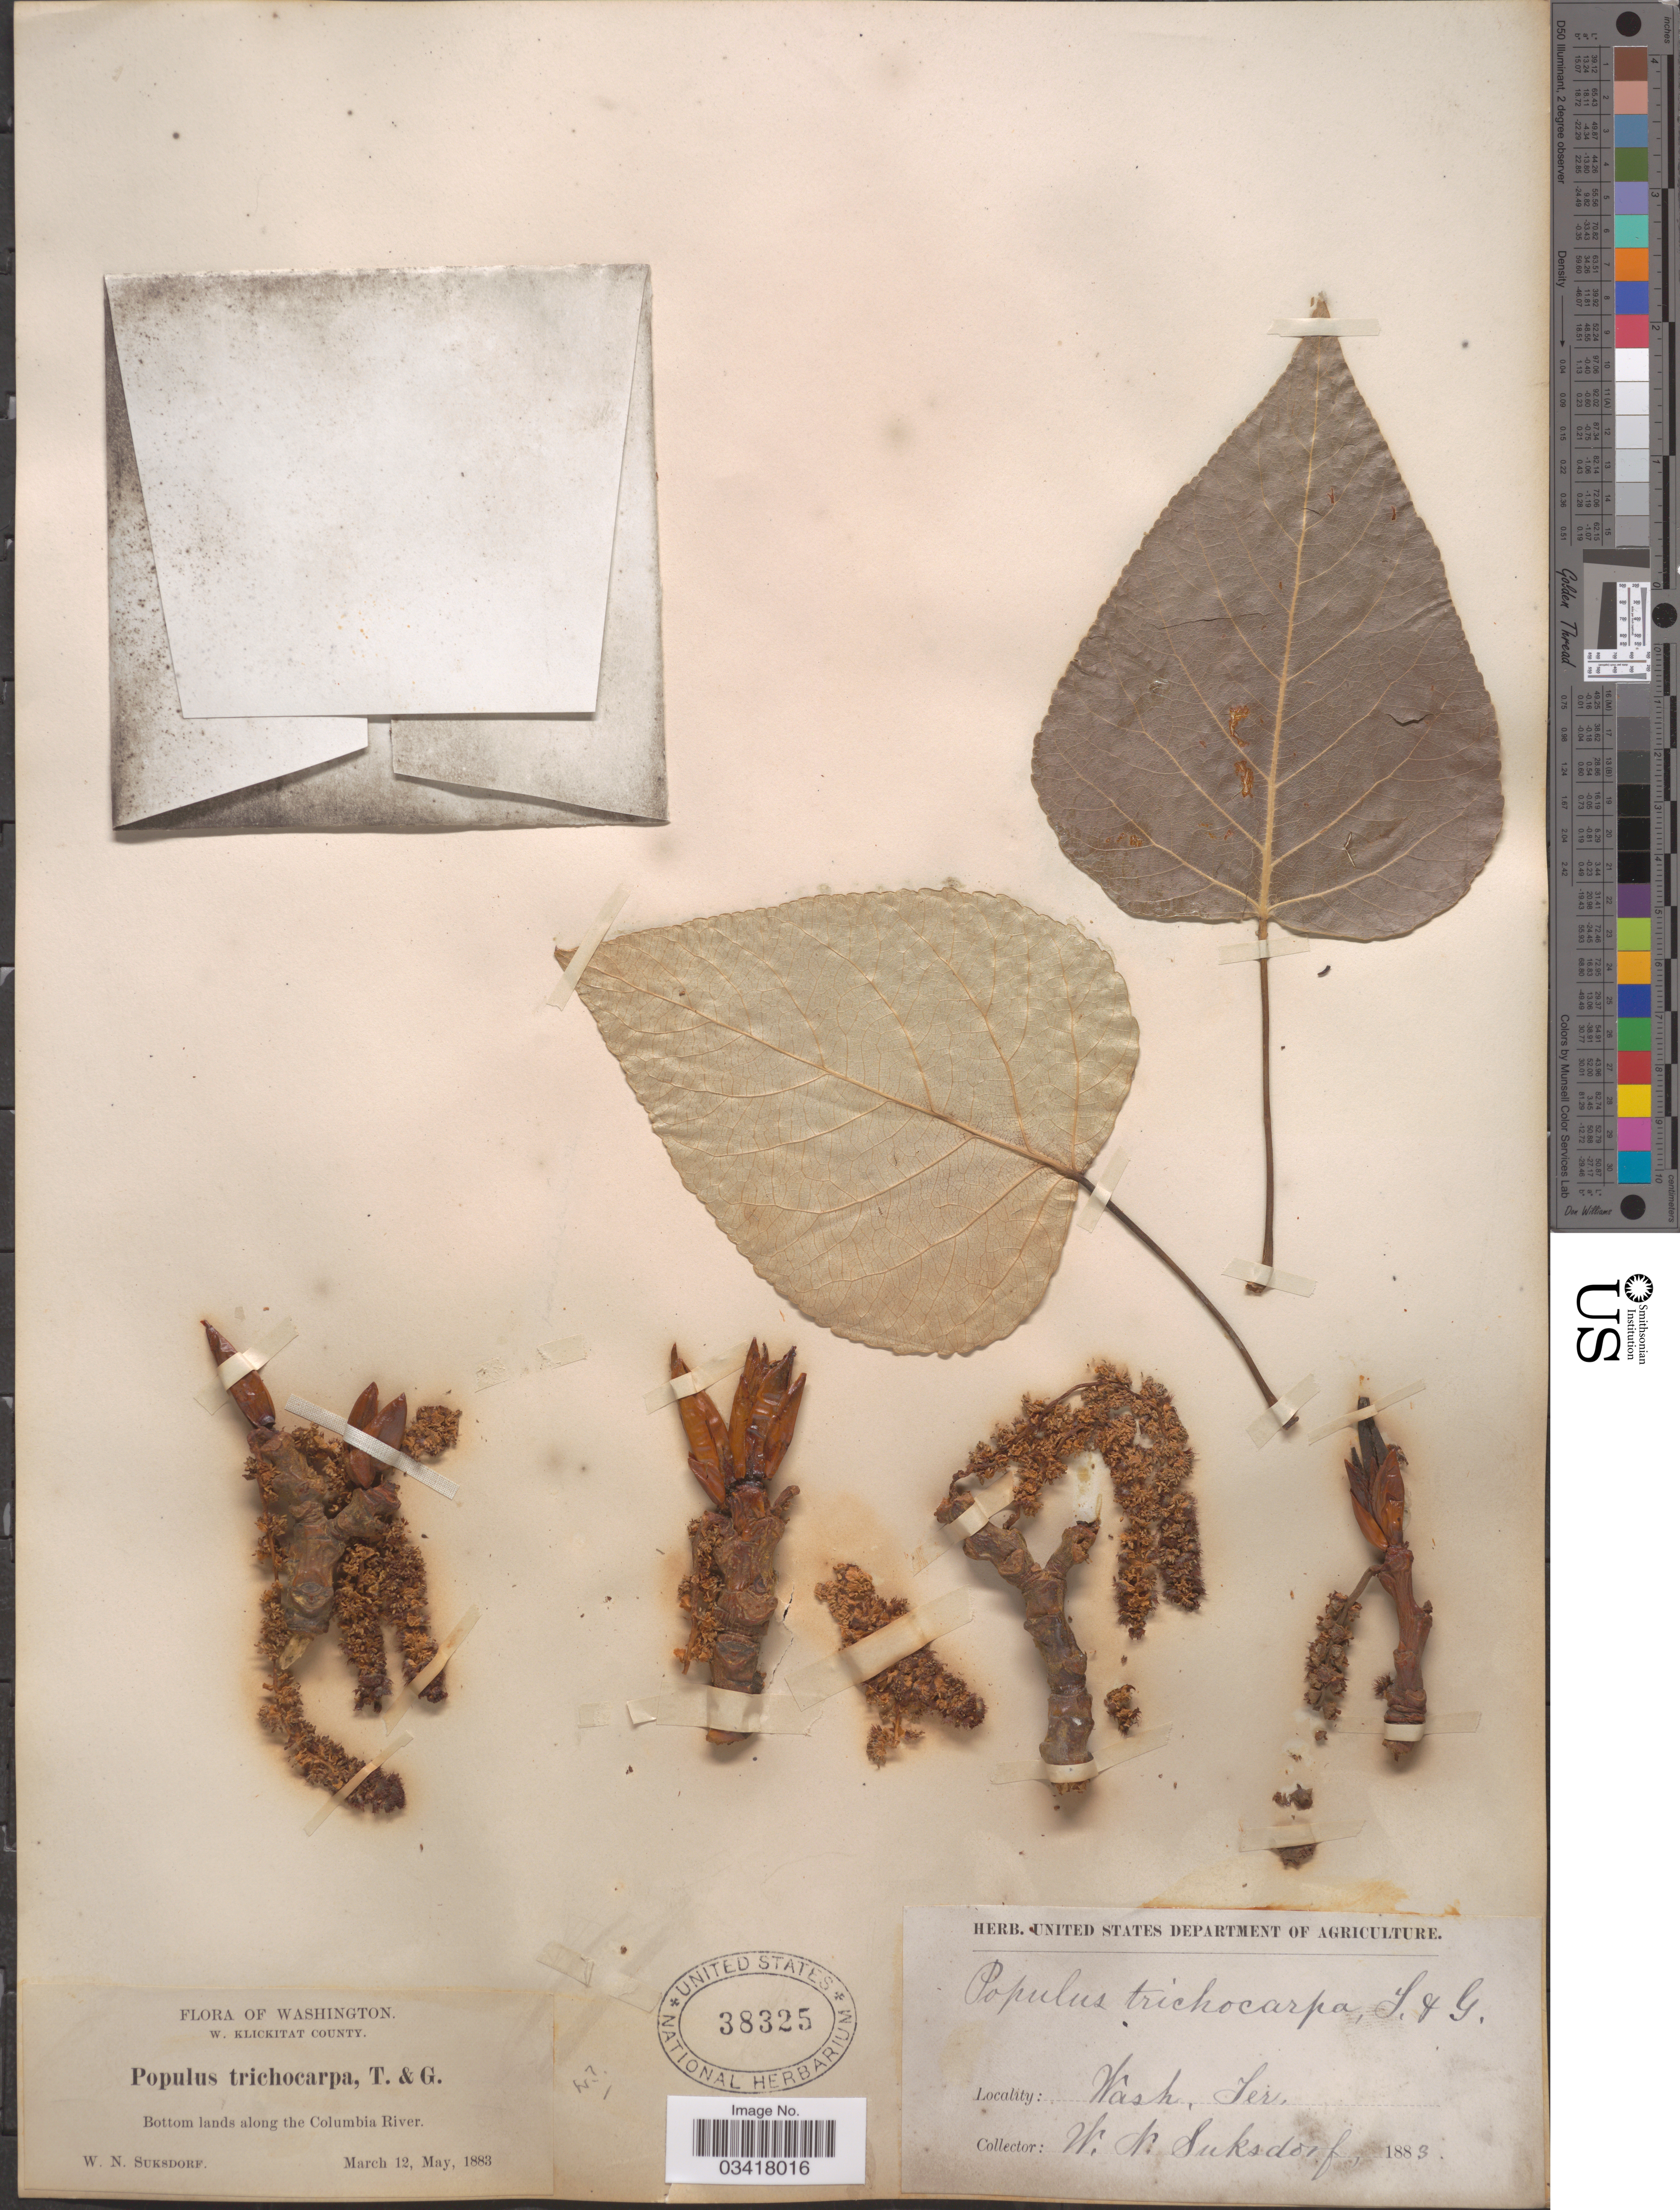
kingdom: Plantae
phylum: Tracheophyta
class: Magnoliopsida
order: Malpighiales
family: Salicaceae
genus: Populus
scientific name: Populus trichocarpa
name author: Torr. & A. Gray ex W. Hook.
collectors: W. N. Suksdorf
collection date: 1883-03-12/1883-05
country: United States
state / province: Washington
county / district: Klickitat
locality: W. Klickitat County. Bottom land along the Columbia River.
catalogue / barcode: US 38325